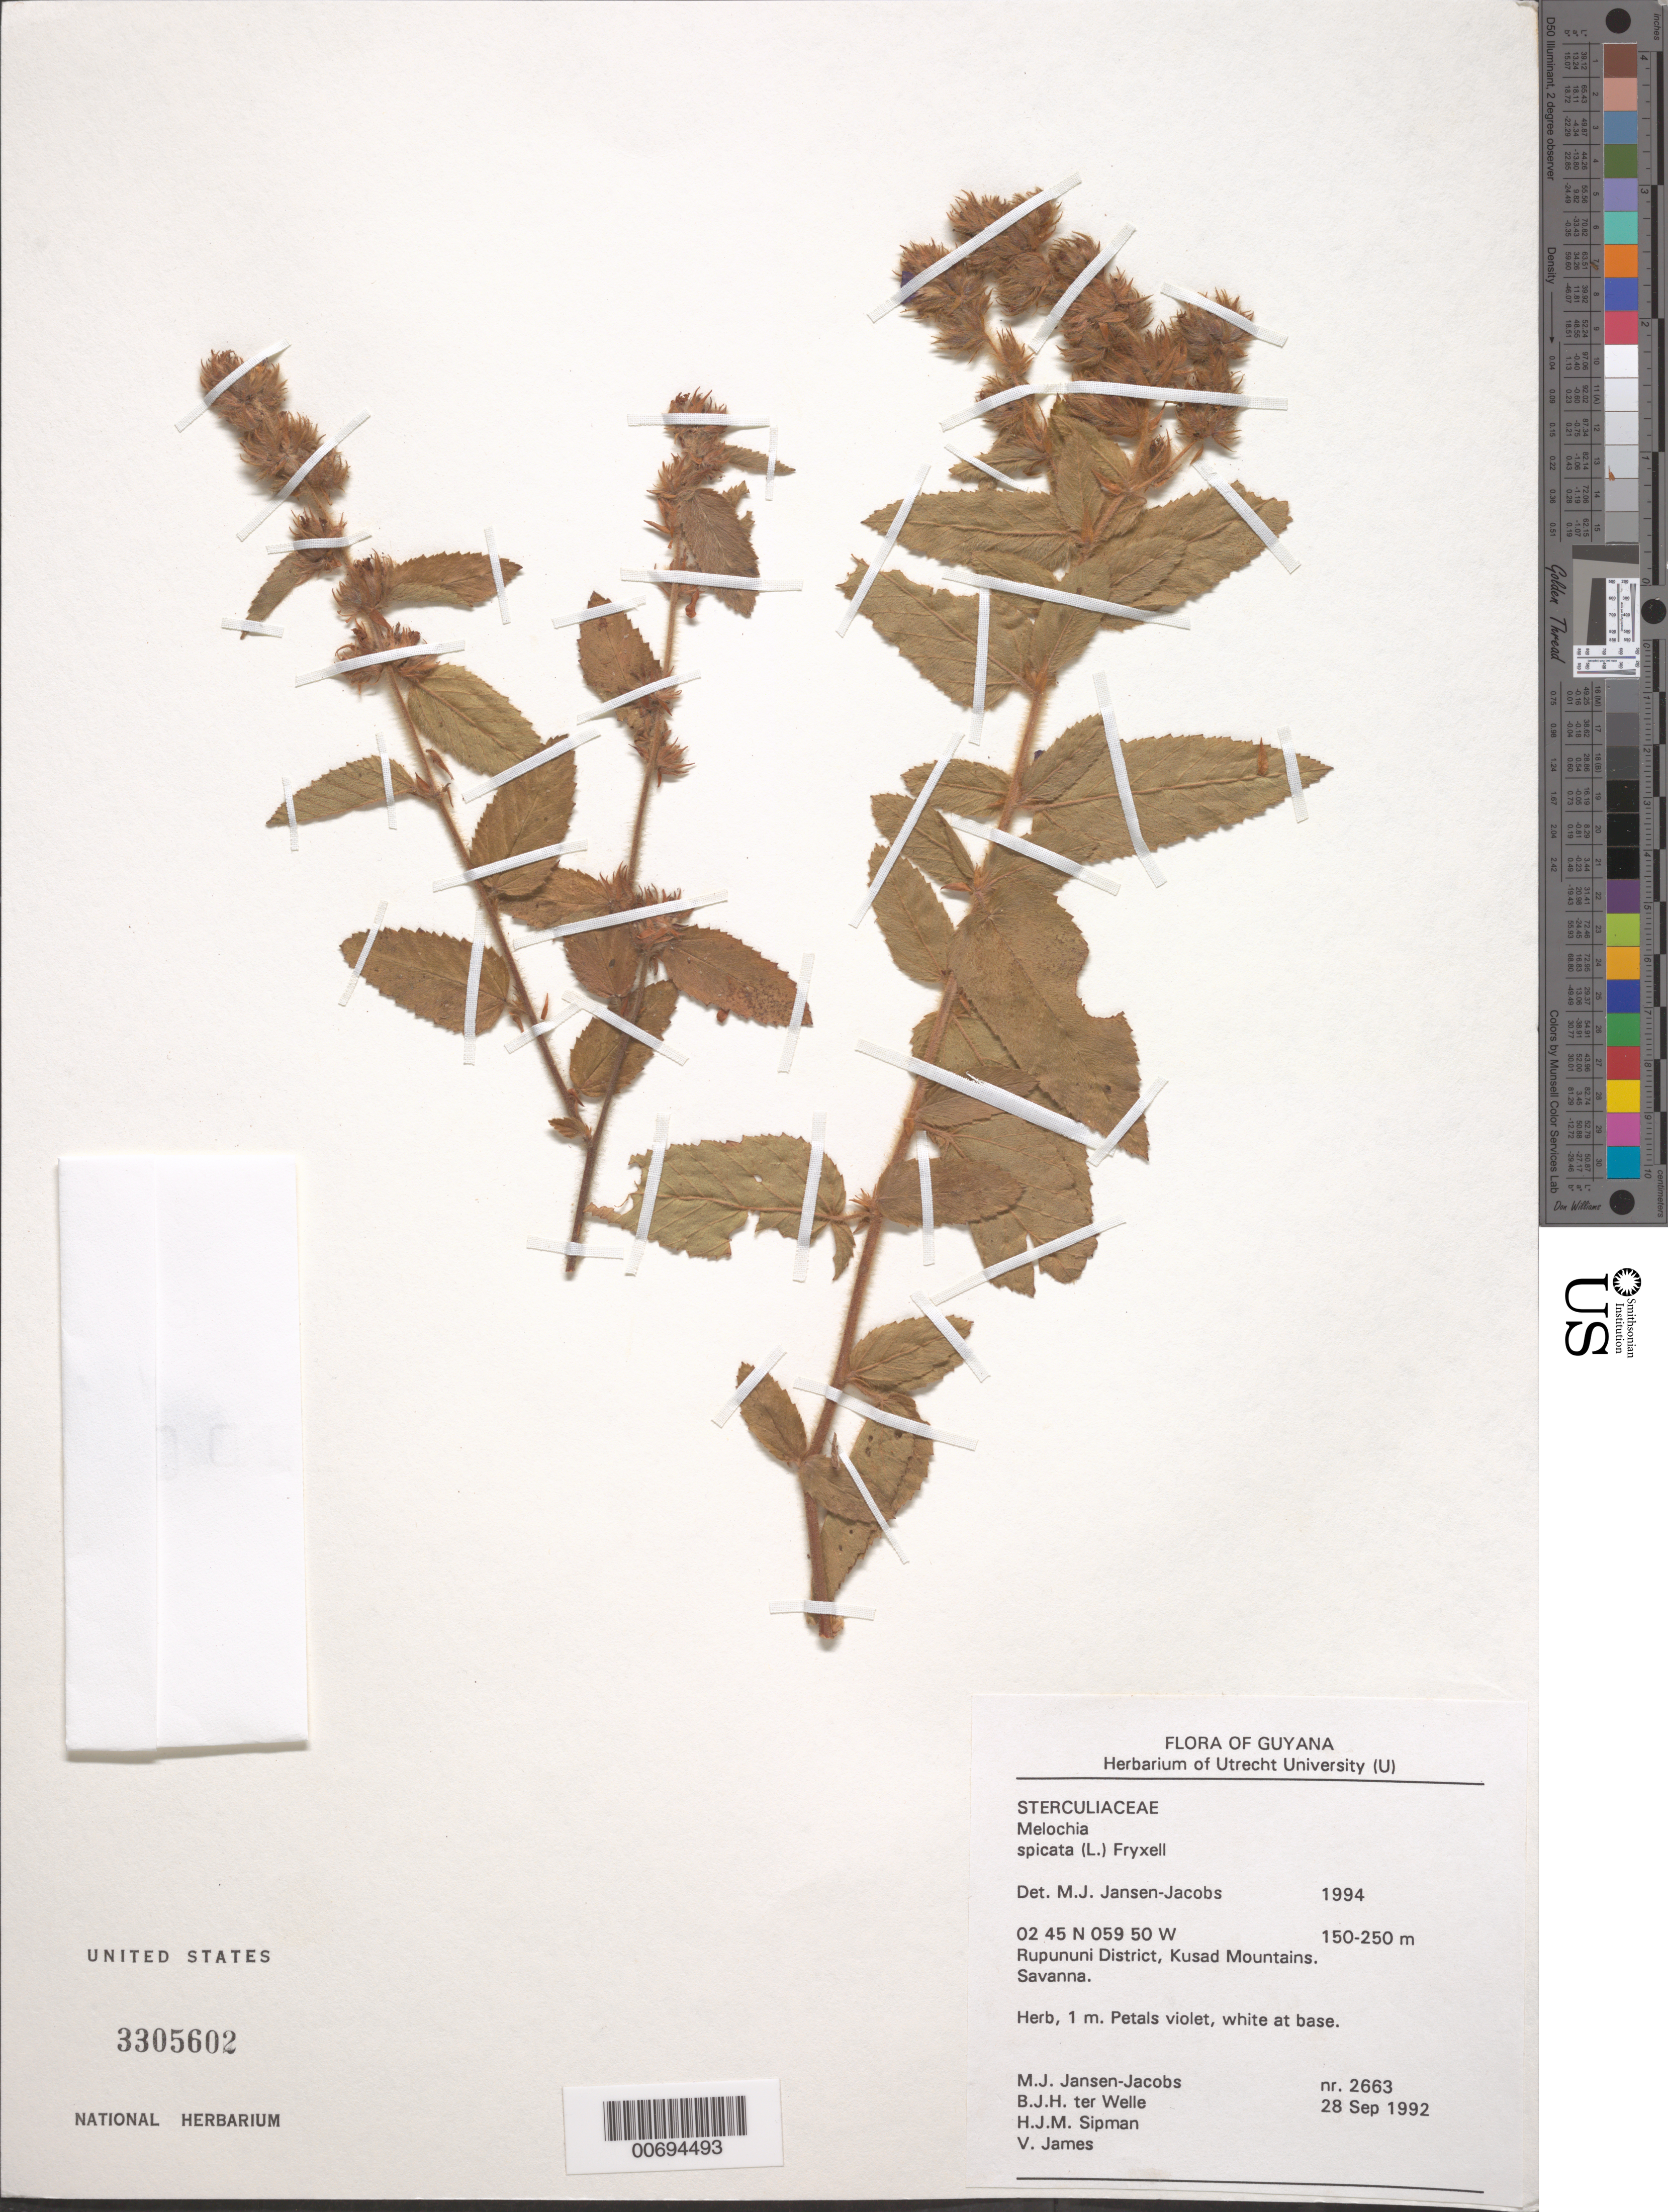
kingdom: Plantae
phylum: Tracheophyta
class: Magnoliopsida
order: Malvales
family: Malvaceae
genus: Melochia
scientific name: Melochia spicata var. spicata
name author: (L.) Fryxell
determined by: Dorr, L. J., (BOT), Smithsonian Institution - National Museum of Natural History (UNITED STATES)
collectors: M. J. Jansen-Jacobs, B. Welle, H. J. M. Sipman & V. James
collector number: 2663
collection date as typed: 28-Sep-92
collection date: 1992-09-28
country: Guyana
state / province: U. Takutu-U. Essequibo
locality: Kusad Mountains, Rupununi District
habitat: Savanna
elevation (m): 150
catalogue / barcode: US 3305602